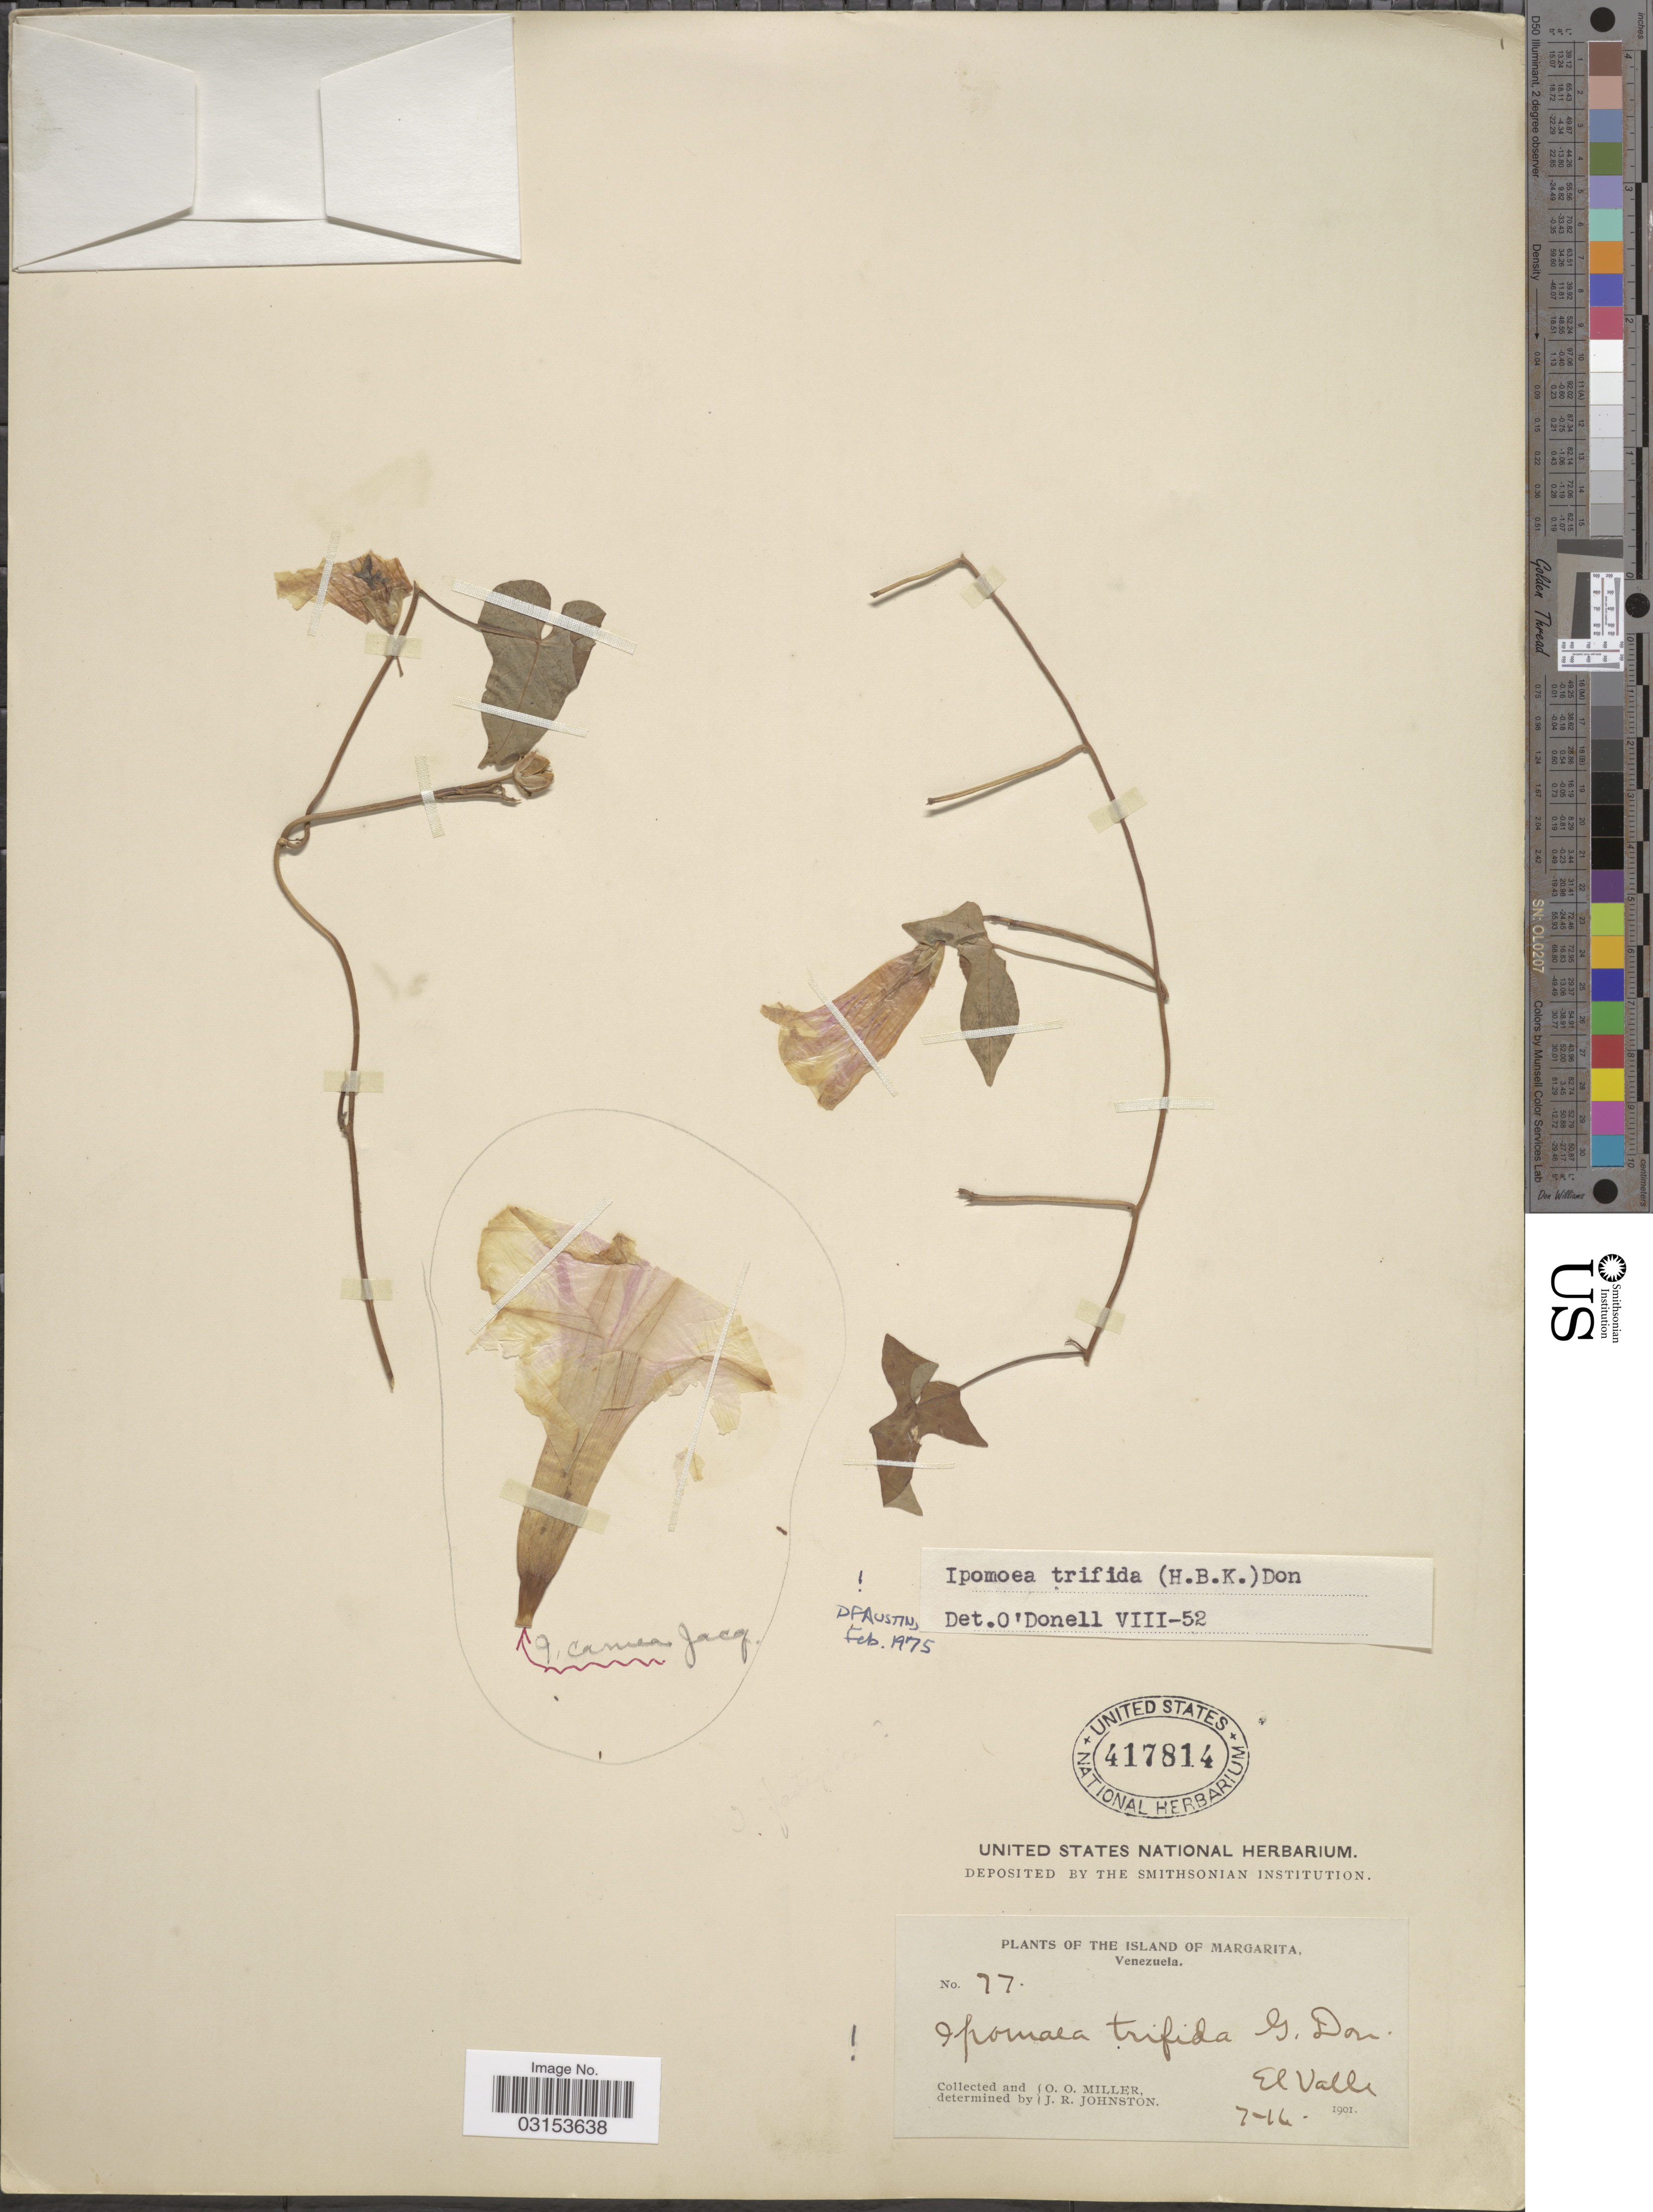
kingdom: Plantae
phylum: Tracheophyta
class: Magnoliopsida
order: Solanales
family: Convolvulaceae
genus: Ipomoea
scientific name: Ipomoea trifida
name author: (Kunth) G. Don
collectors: O. O. Miller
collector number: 77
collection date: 1901-12-07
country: Venezuela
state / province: Nueva Esparta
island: Margarita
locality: The Island of Margarita. El Valle.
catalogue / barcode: US 417814